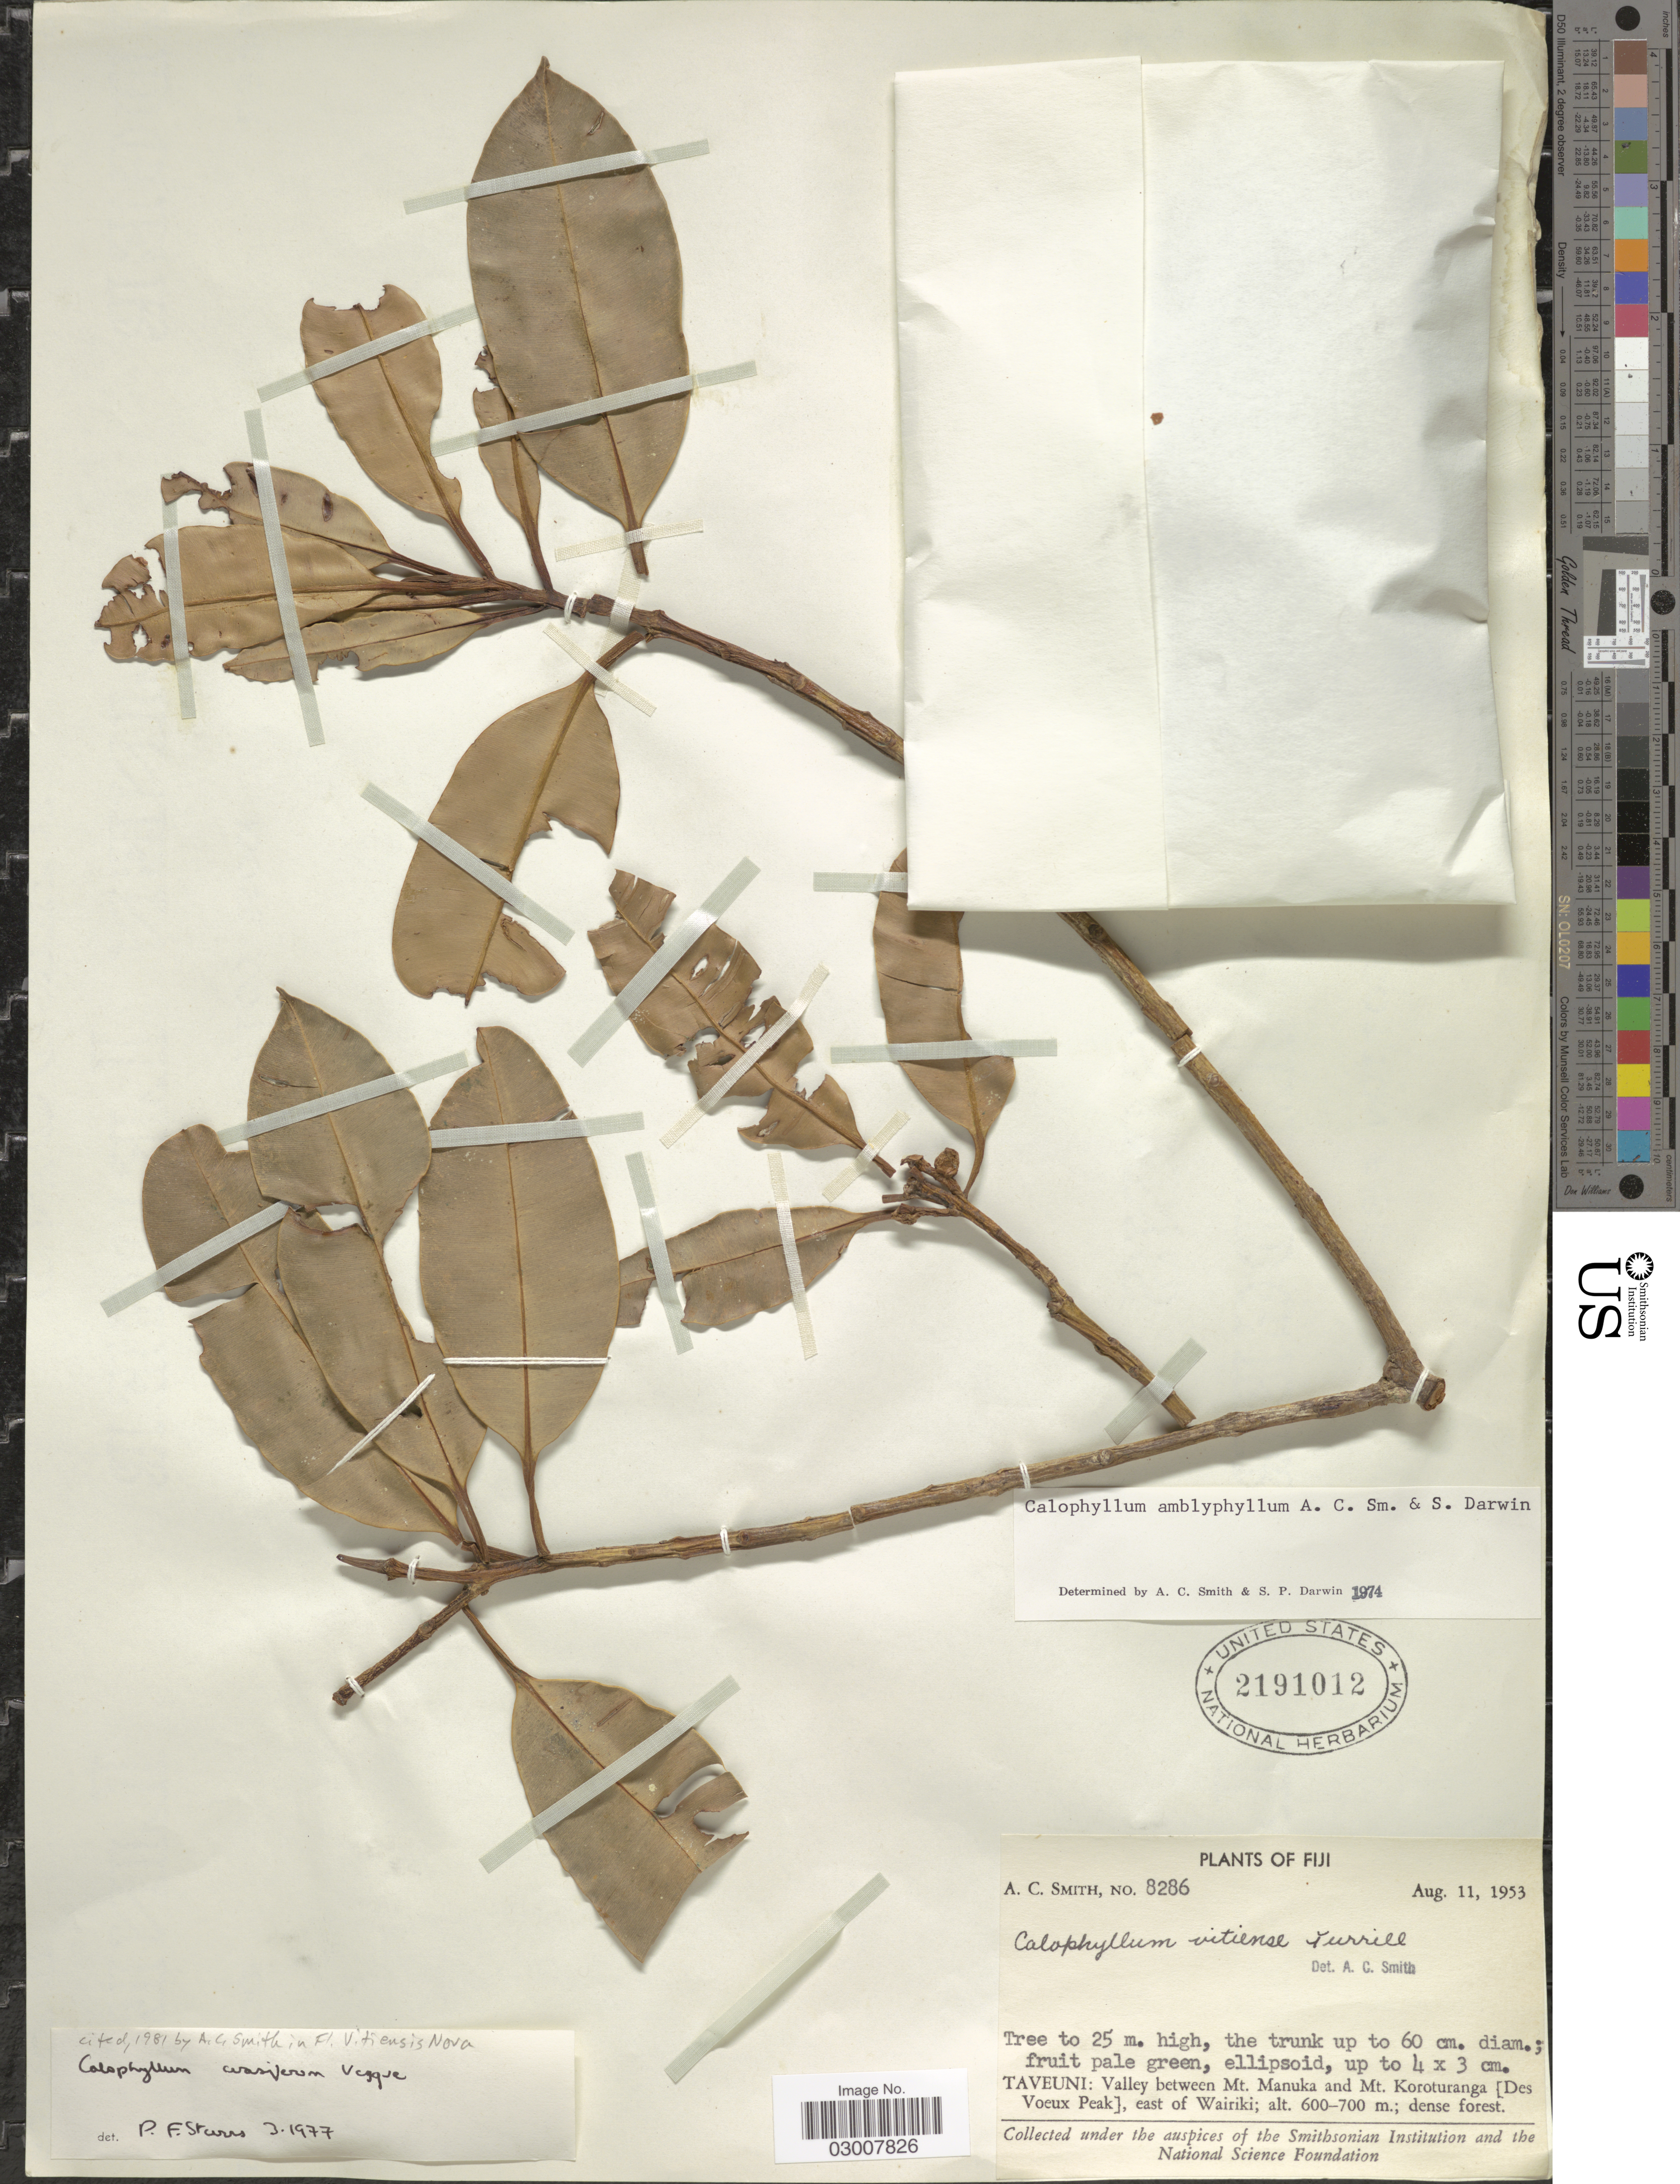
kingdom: Plantae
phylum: Tracheophyta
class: Magnoliopsida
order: Malpighiales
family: Calophyllaceae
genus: Calophyllum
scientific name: Calophyllum cerasiferum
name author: Vesque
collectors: A. C. Smith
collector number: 8286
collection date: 1953-08-11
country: Fiji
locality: Taveuni: Valley between Mt. Manuka and Mt. Koroturanga [ Des Voeux Peak], east of Wairiki.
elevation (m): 600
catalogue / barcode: US 2191012